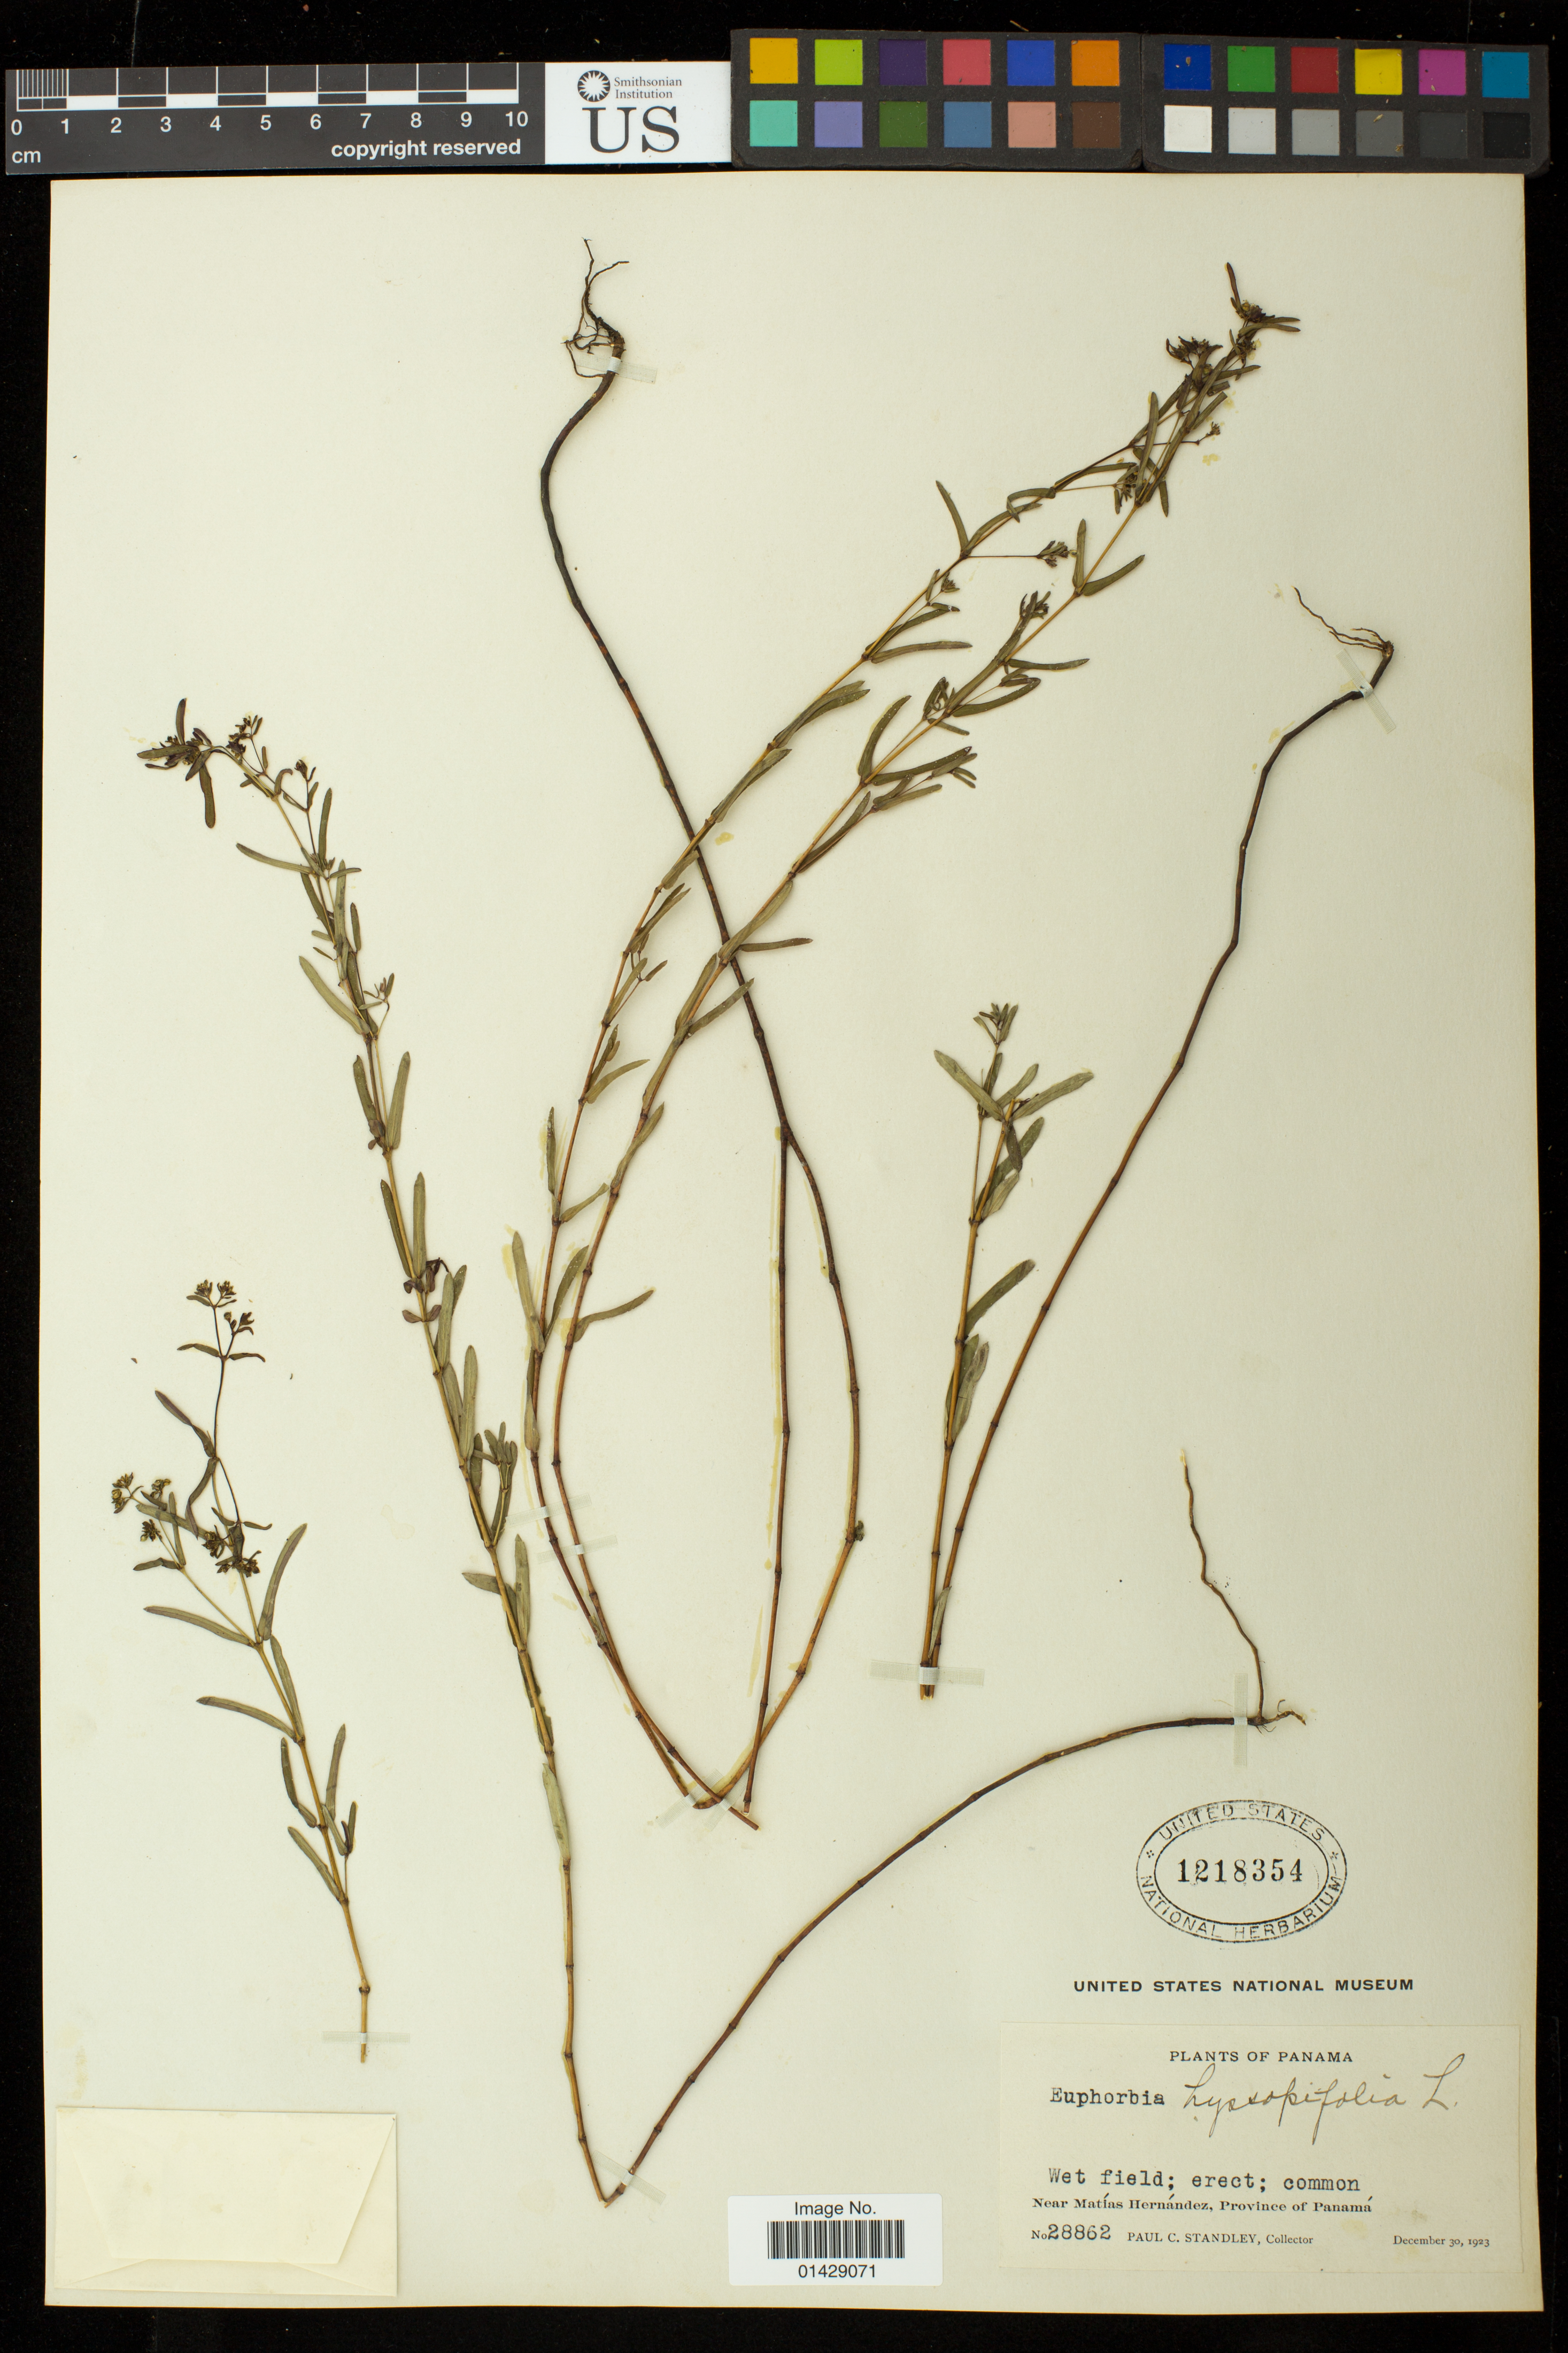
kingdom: Plantae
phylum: Tracheophyta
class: Magnoliopsida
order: Malpighiales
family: Euphorbiaceae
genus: Euphorbia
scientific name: Euphorbia hyssopifolia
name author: L.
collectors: P. C. Standley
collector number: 28862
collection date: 1923-12-30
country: Panama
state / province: Panamá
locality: Near Matías Hernández, Province of Panamá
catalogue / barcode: US 1218354